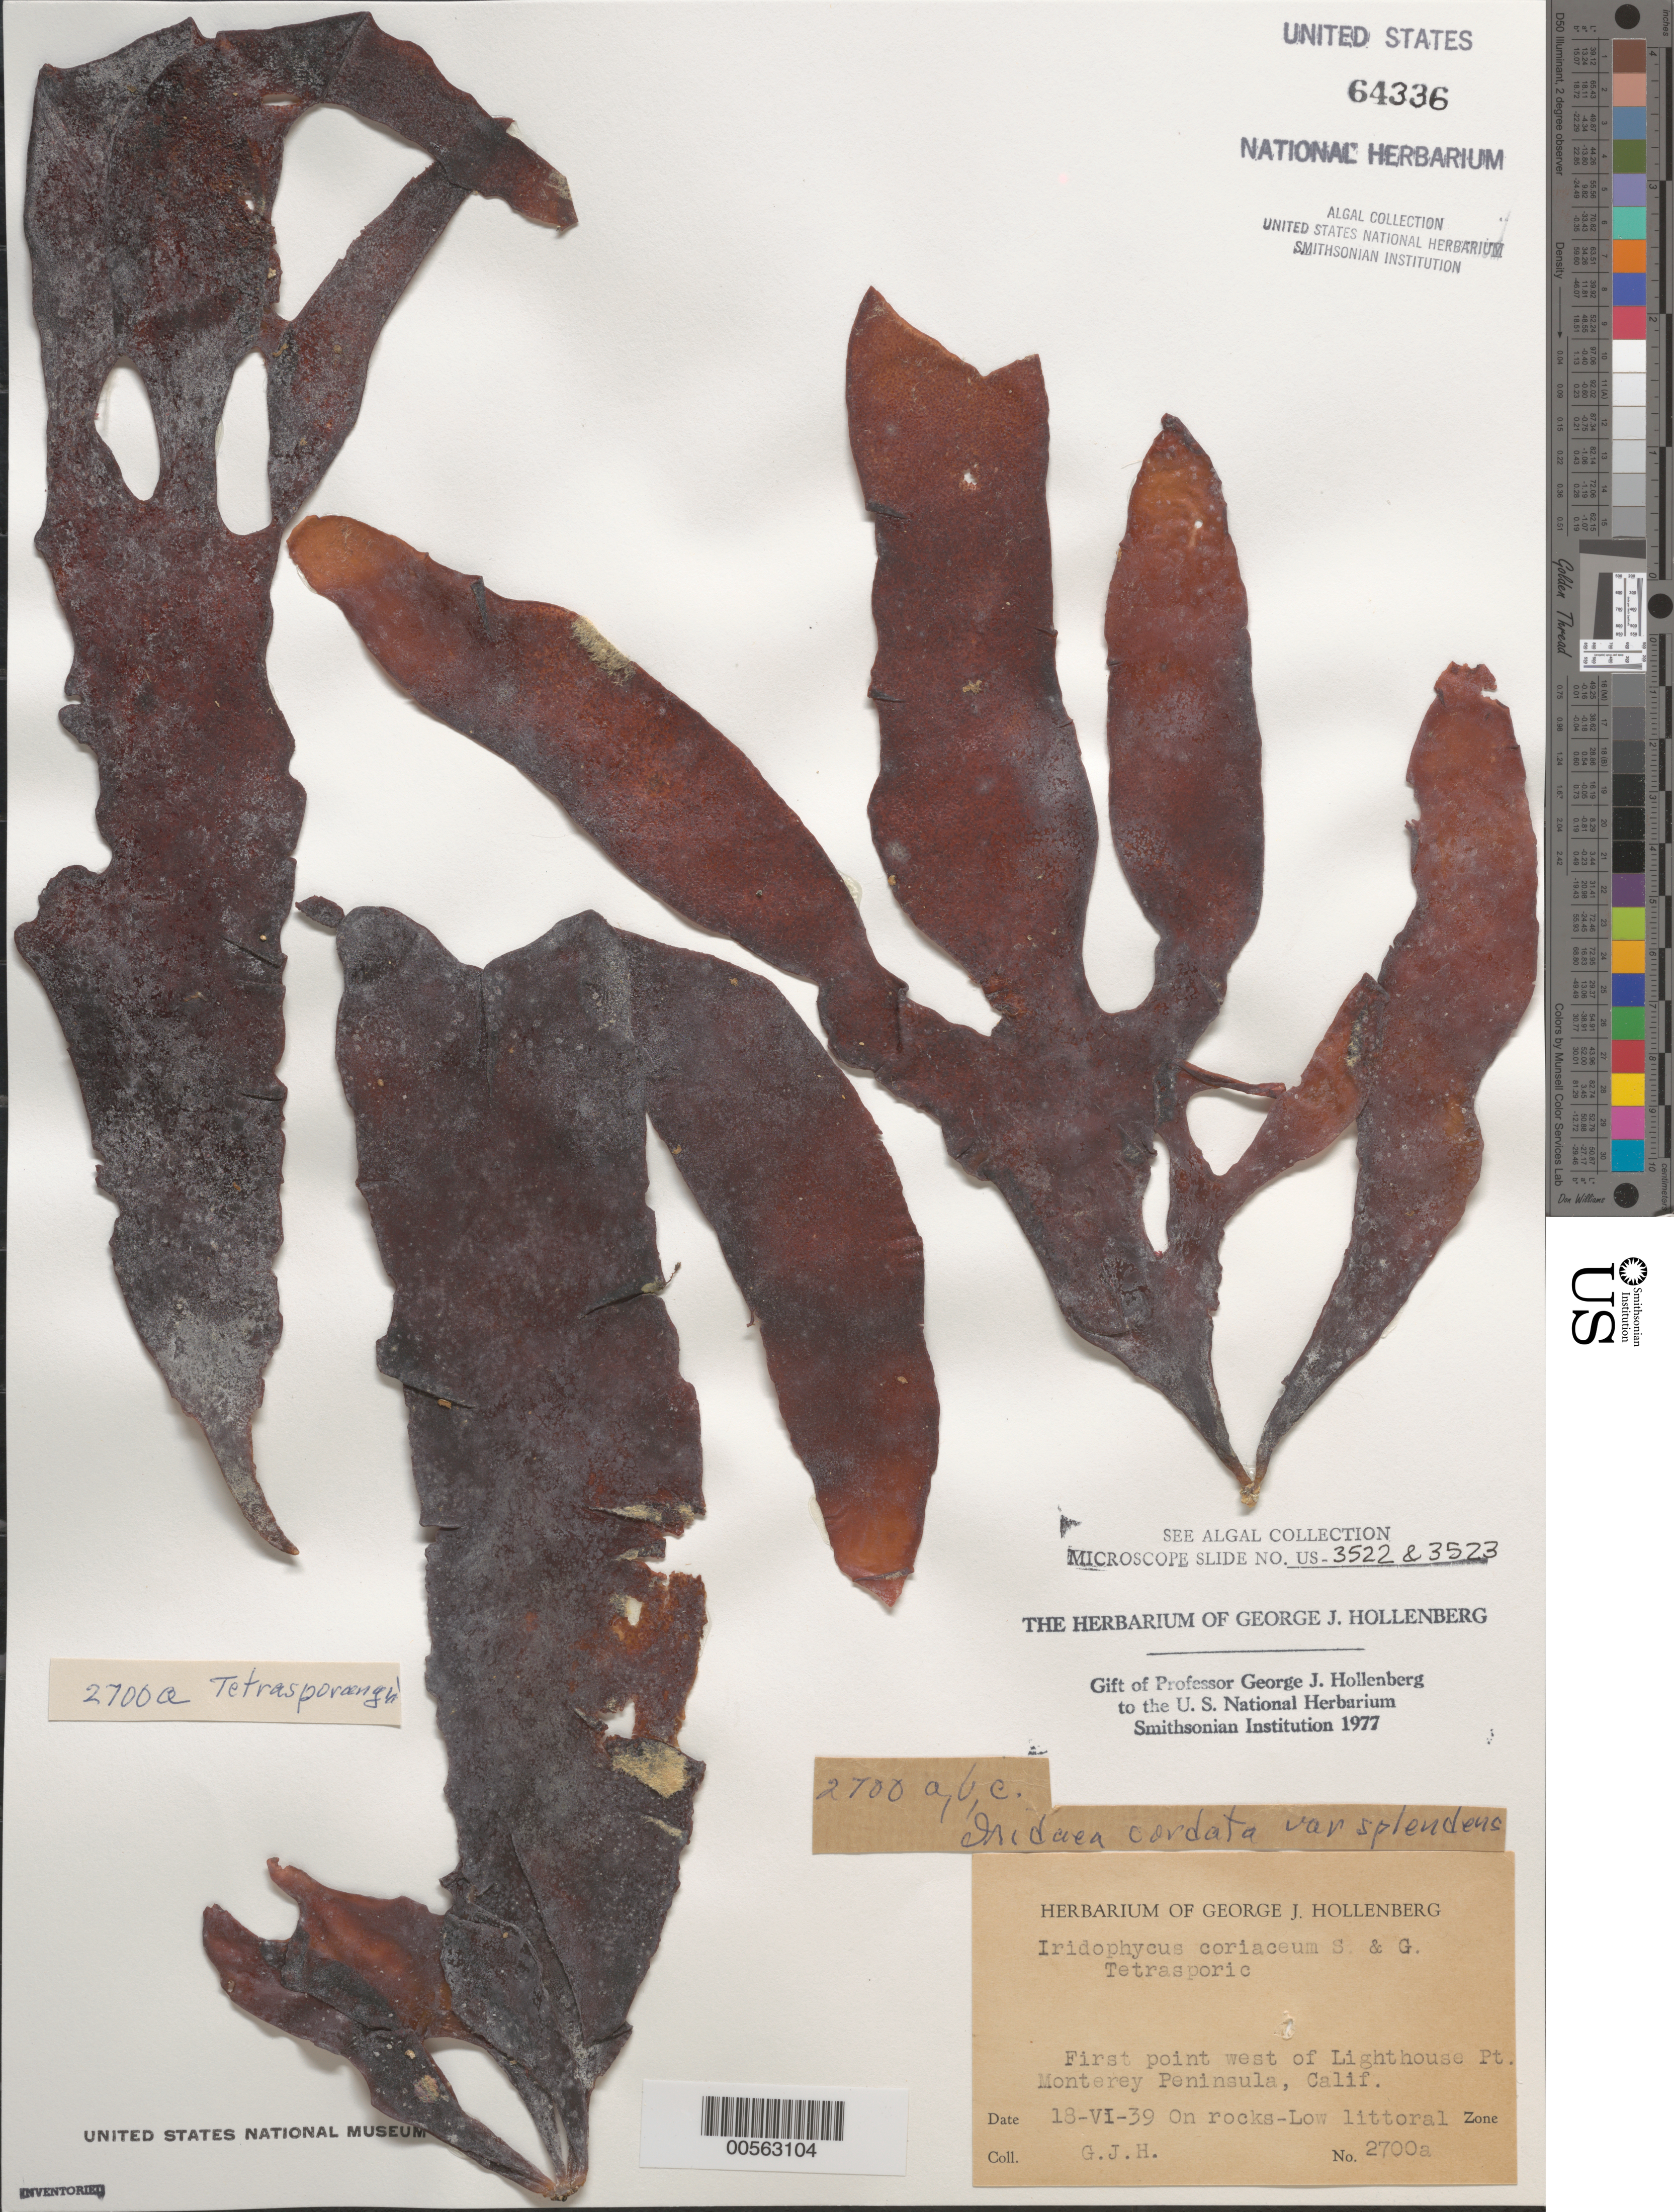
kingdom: Plantae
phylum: Rhodophyta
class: Florideophyceae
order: Gigartinales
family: Gigartinaceae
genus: Iridaea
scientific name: Iridaea cordata var. splendens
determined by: Hollenberg, George J.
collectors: G. Hollenberg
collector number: GJH 2700a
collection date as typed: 18 Jun 1939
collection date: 1939-06-18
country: United States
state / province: California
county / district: Monterey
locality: Monterey Peninsula, first point west of Lighthouse Point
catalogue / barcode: US 64336